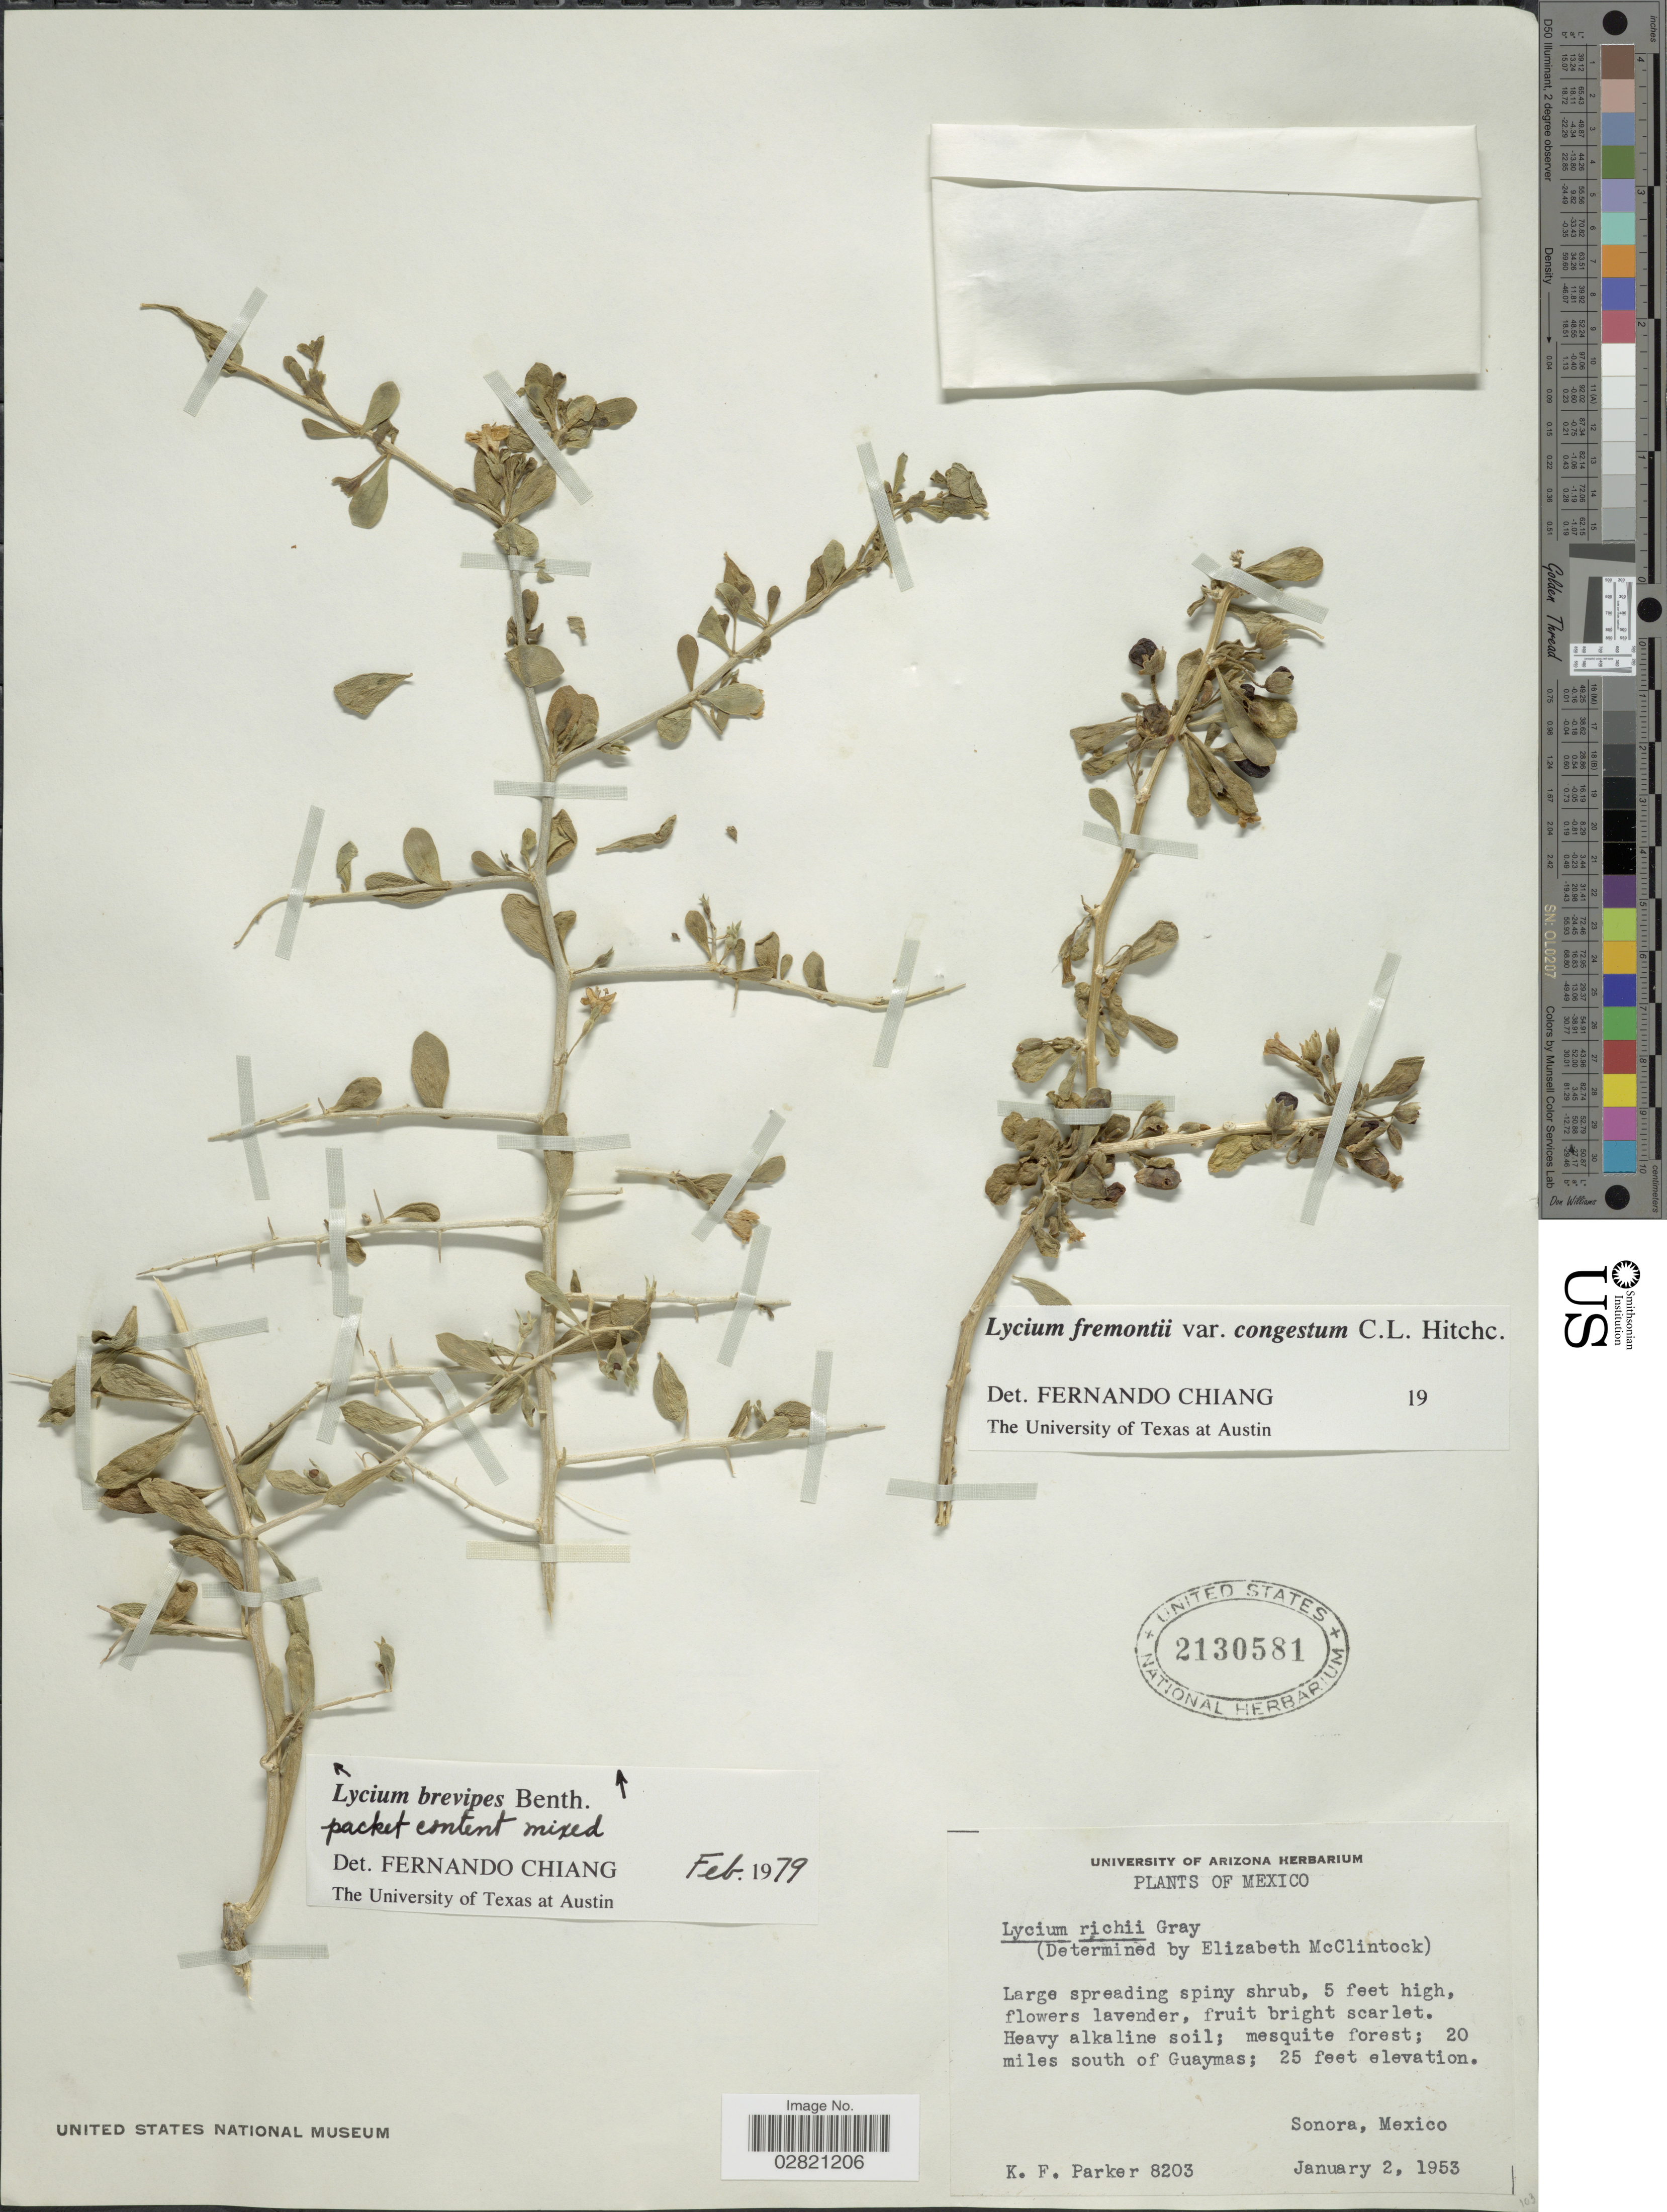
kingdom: Plantae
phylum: Tracheophyta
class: Magnoliopsida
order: Solanales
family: Solanaceae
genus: Lycium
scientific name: Lycium brevipes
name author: Benth.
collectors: K. F. Parker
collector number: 8203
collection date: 1953-01-02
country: Mexico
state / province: Sonora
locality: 20 miles south of Guaymas.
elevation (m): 8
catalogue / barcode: US 2130581